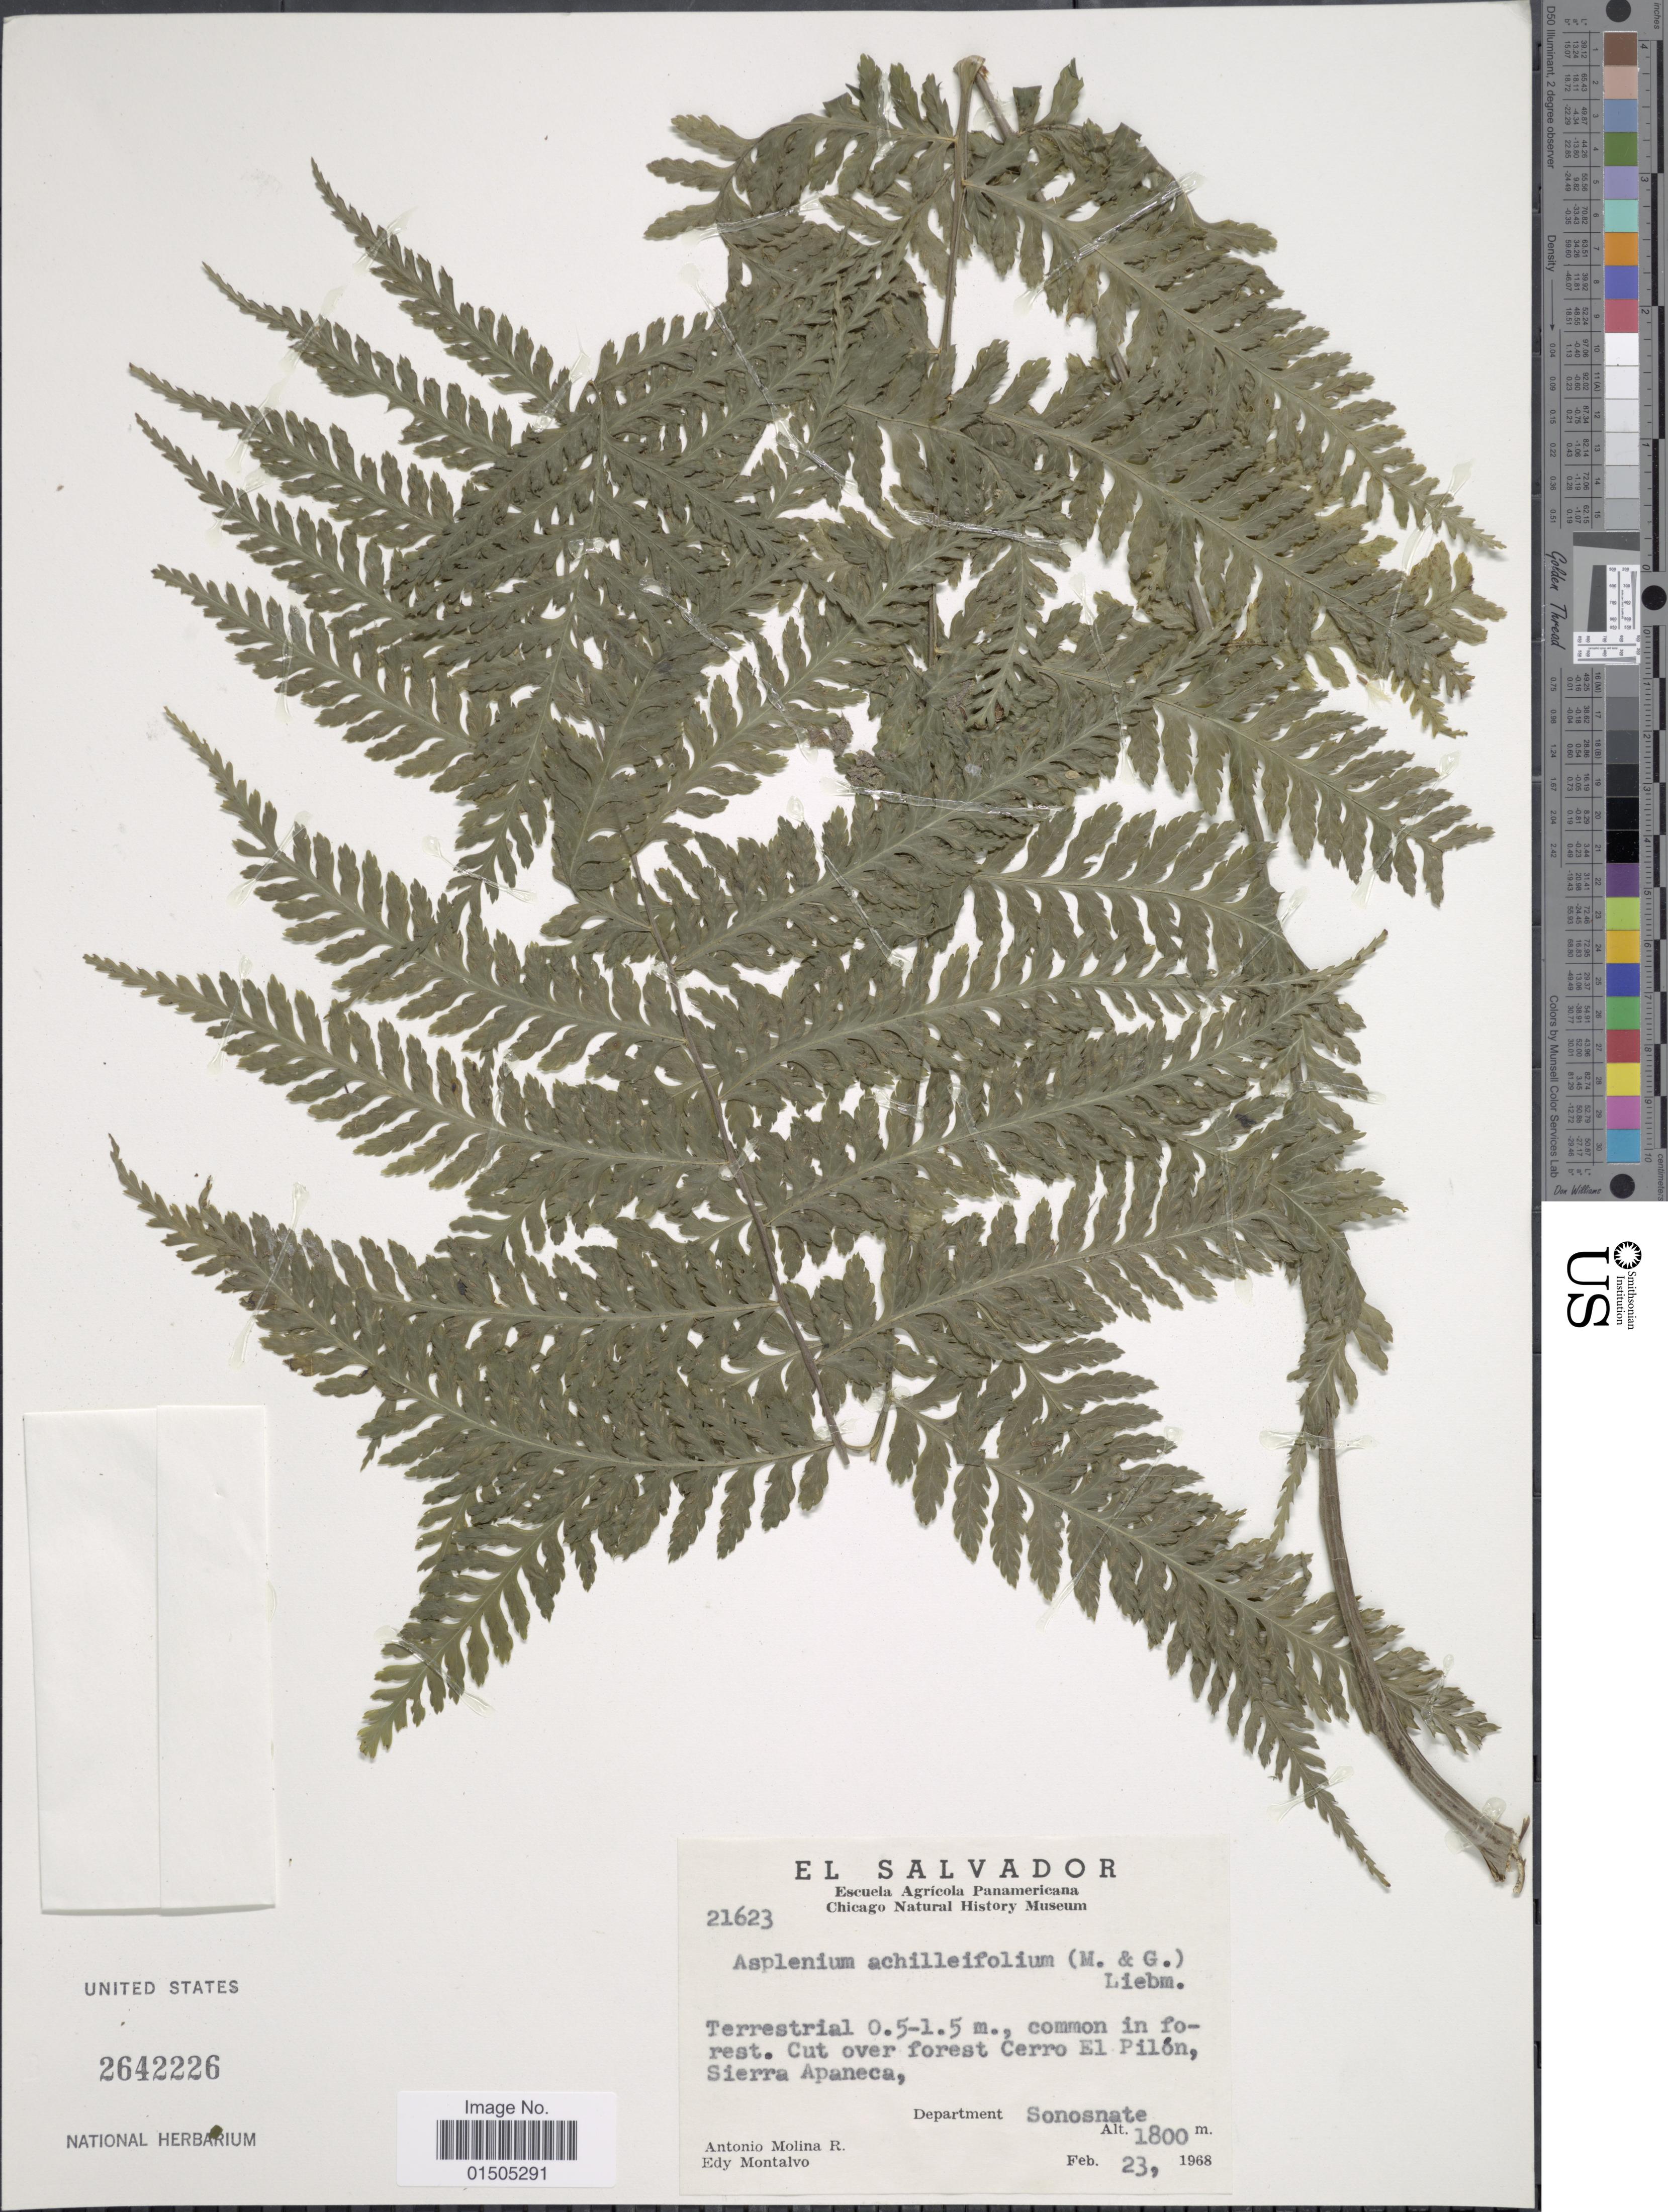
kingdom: Plantae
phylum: Tracheophyta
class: Polypodiopsida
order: Polypodiales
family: Aspleniaceae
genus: Asplenium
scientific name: Asplenium achilleifolium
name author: (M. Martens & Galeotti) Liebm.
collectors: A. Molina R. & E. A. Montalvo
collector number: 21623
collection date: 1968-02-23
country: El Salvador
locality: Cut over forest Cerro El Pilón, Sierra Apaneca, Department Sonosnate.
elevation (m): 1800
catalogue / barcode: US 2642226